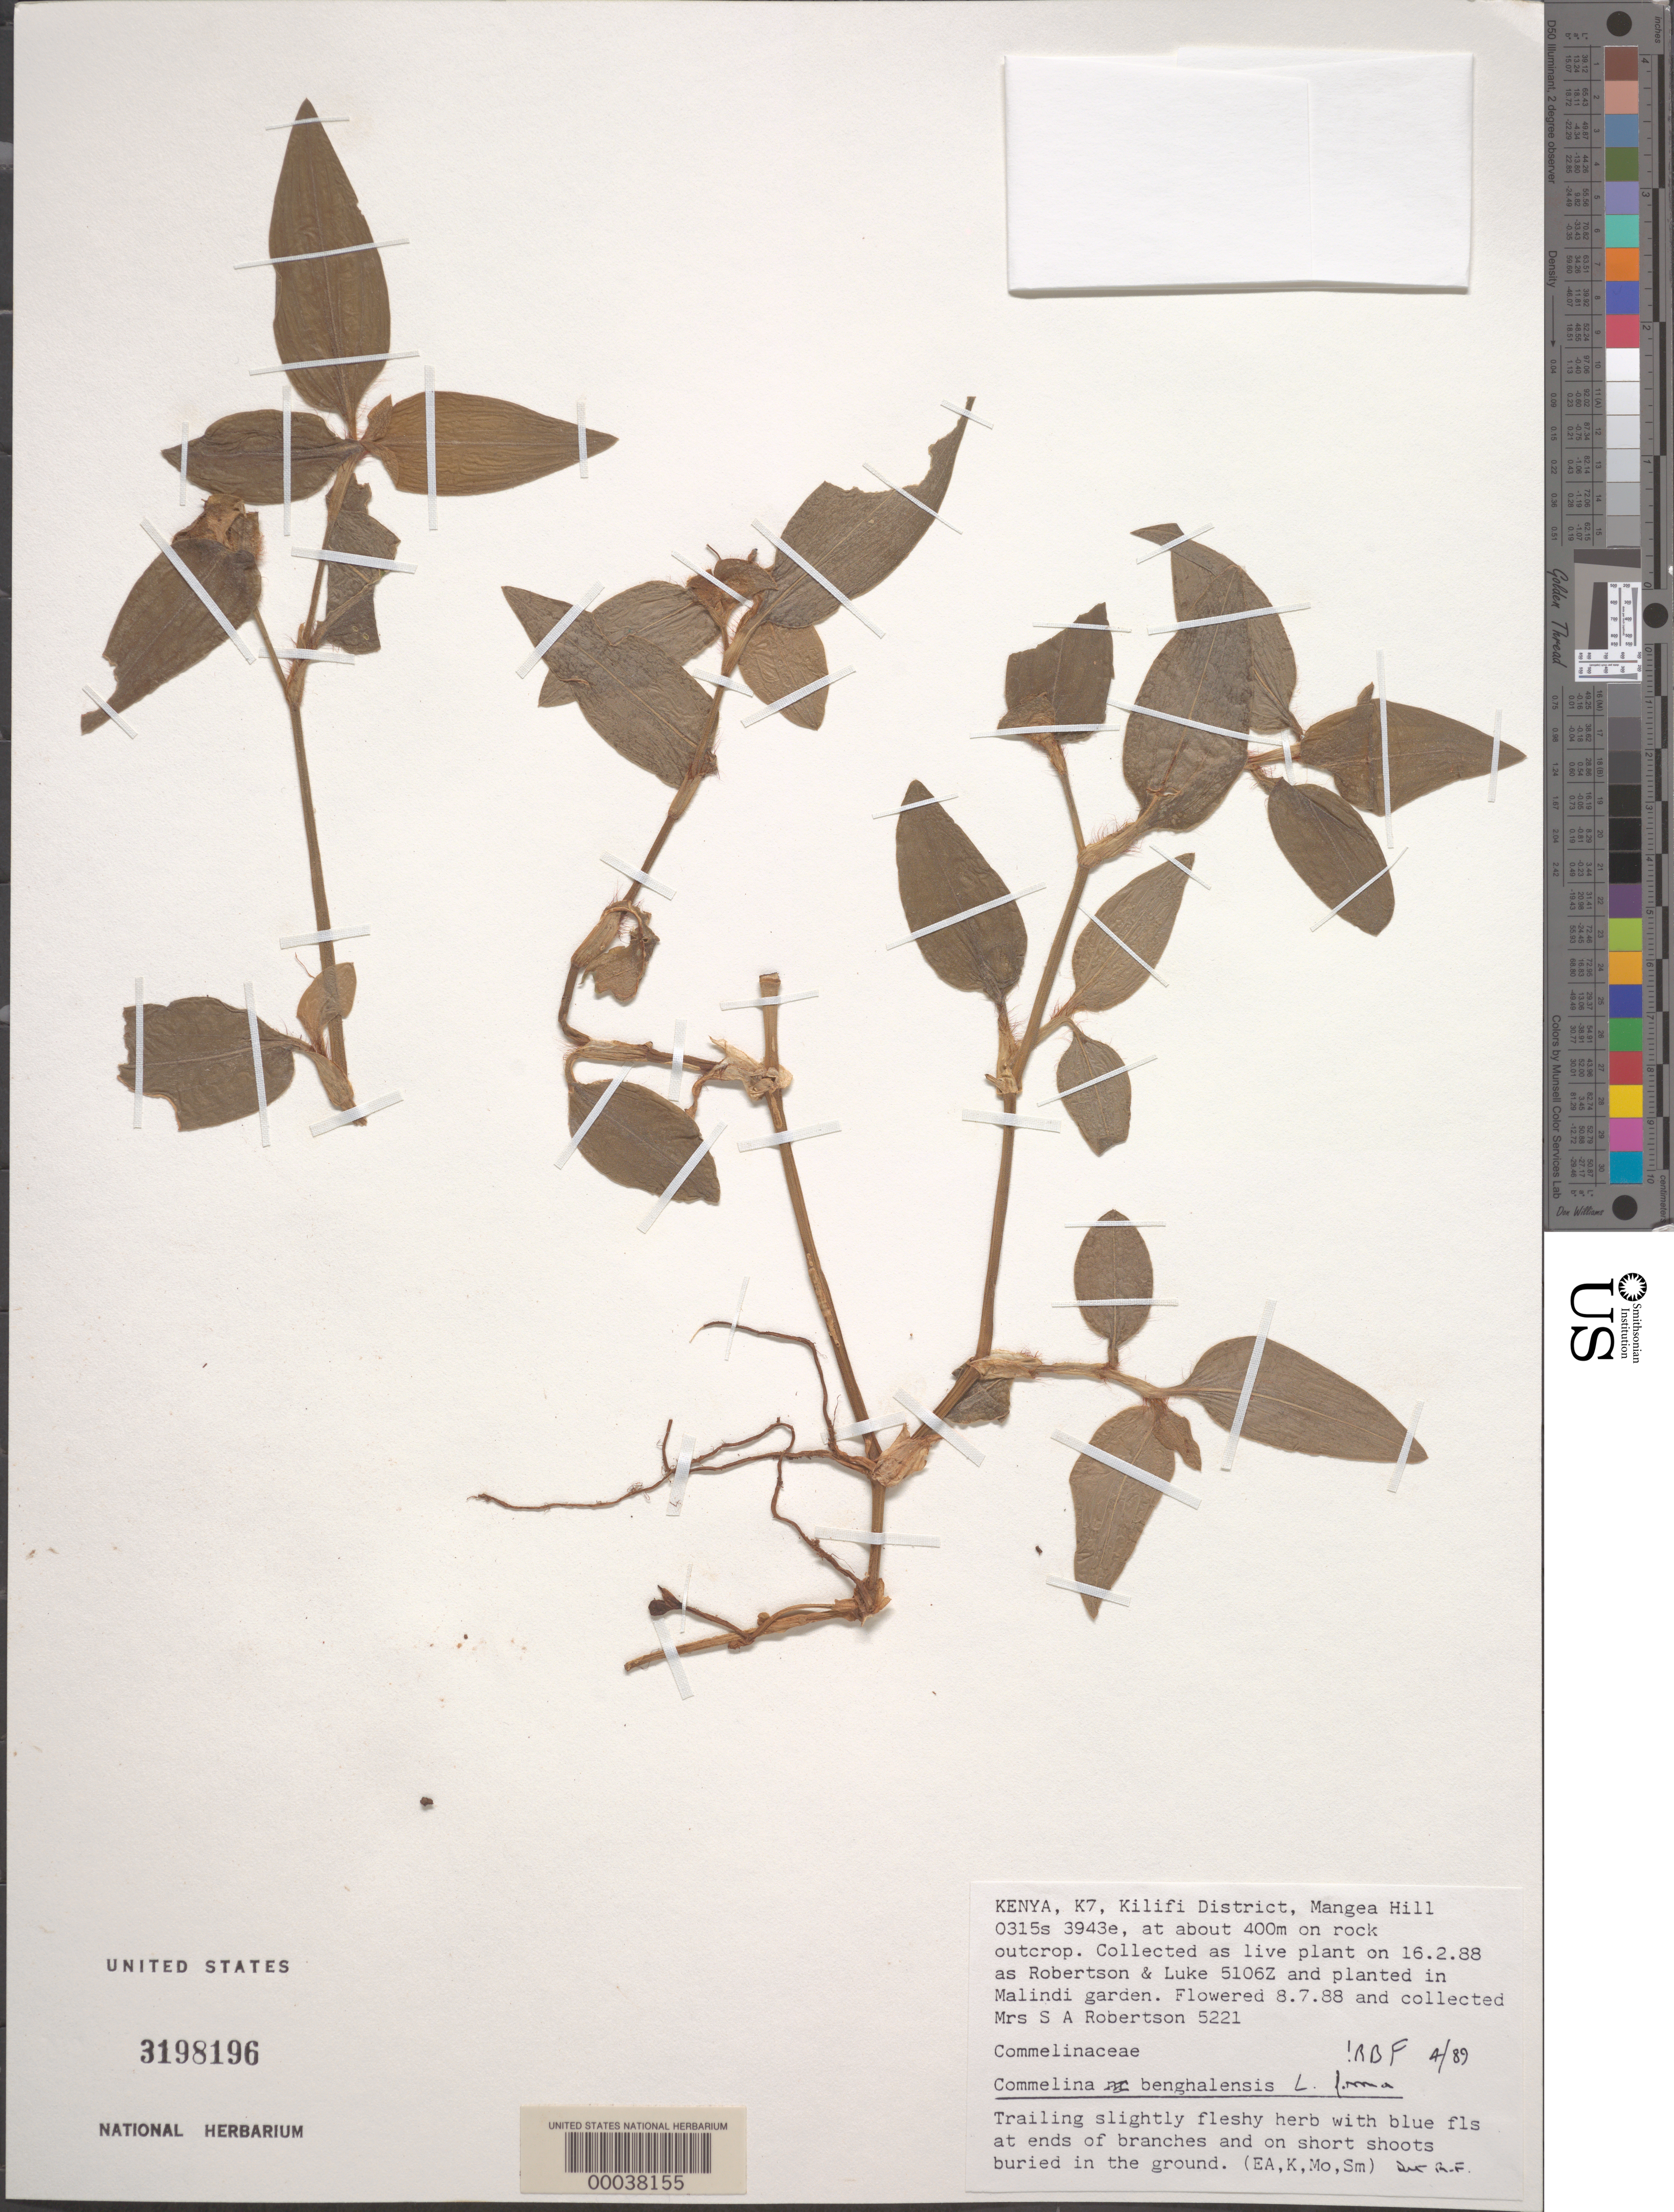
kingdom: Plantae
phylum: Tracheophyta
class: Liliopsida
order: Commelinales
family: Commelinaceae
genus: Commelina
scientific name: Commelina benghalensis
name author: L.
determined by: Faden, Robert B., (US), Smithsonian Institution - National Museum of Natural History (UNITED STATES)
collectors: Mrs. S. A. Robertson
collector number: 5221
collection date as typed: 08 Jul 1988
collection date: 1988-07-08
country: Kenya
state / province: Kilifi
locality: K7, kilifi dist, mangea hill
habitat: Buried in the ground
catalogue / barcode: US 3198196